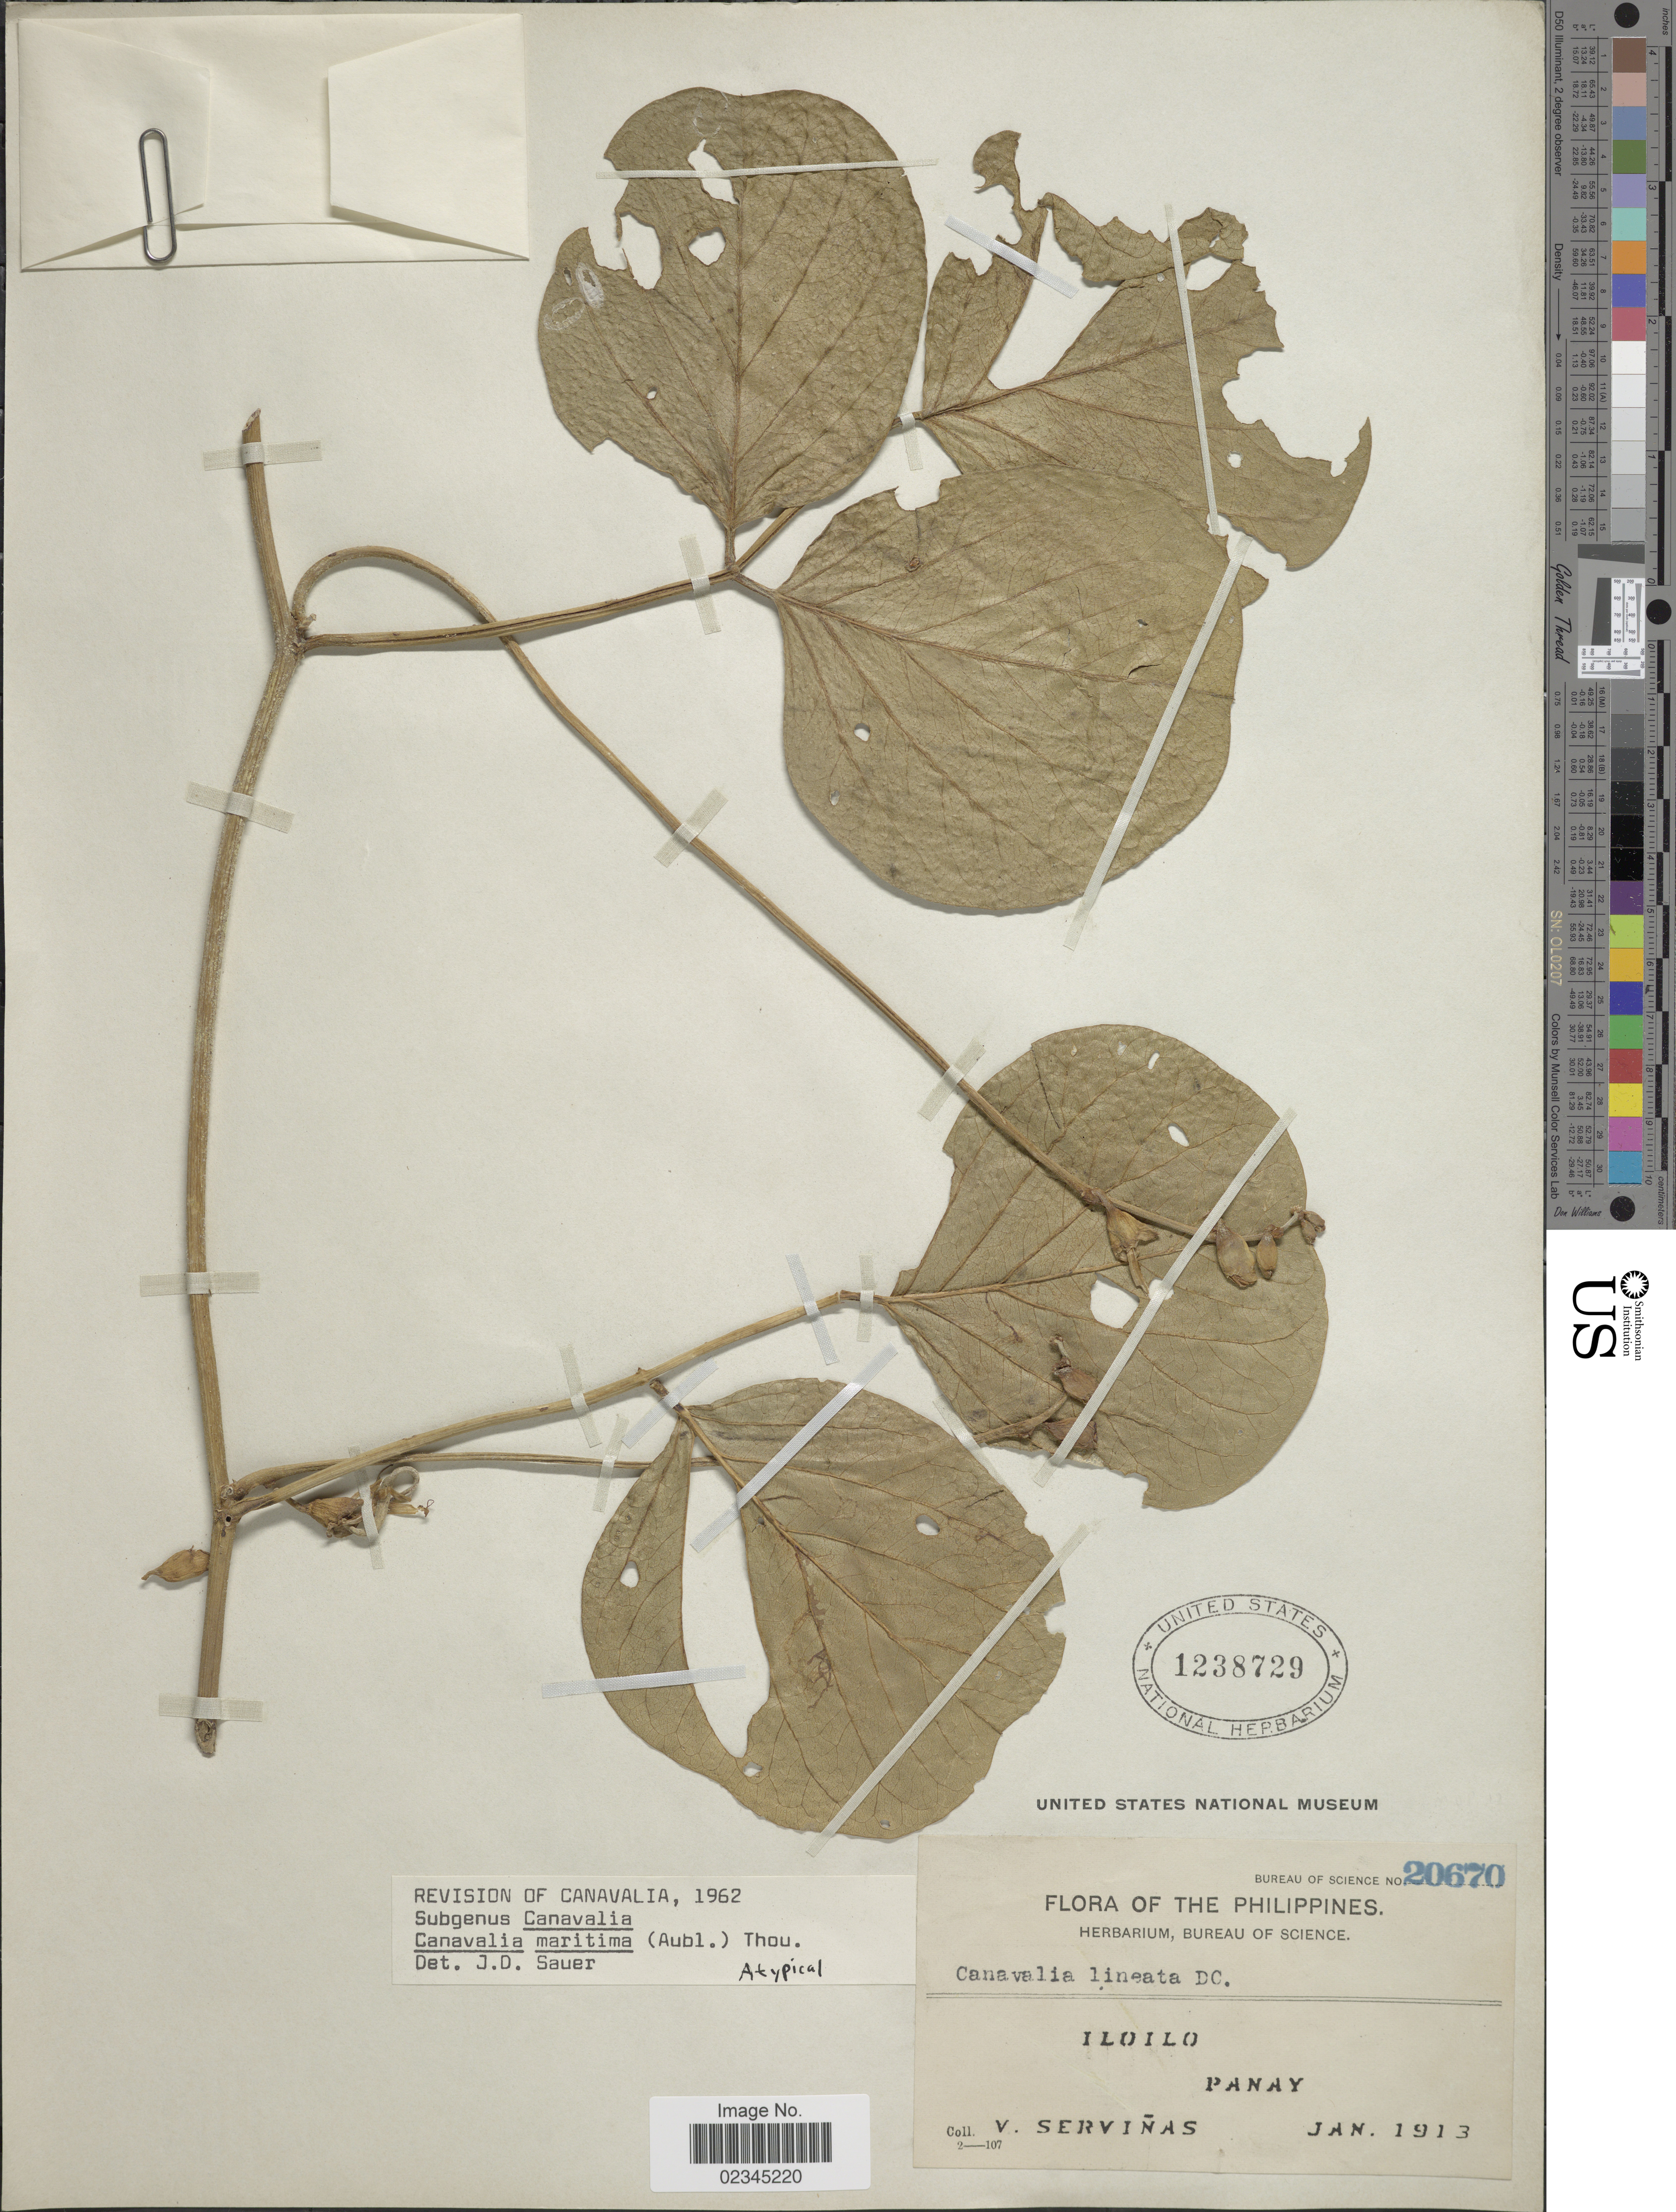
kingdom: Plantae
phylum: Tracheophyta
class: Magnoliopsida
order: Fabales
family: Fabaceae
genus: Canavalia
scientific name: Canavalia rosea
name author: (Sw.) DC.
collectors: V. Servinas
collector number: Bureau of Science 20670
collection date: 1913-01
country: Philippines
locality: Iloilo, Panay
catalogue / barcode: US 1238729